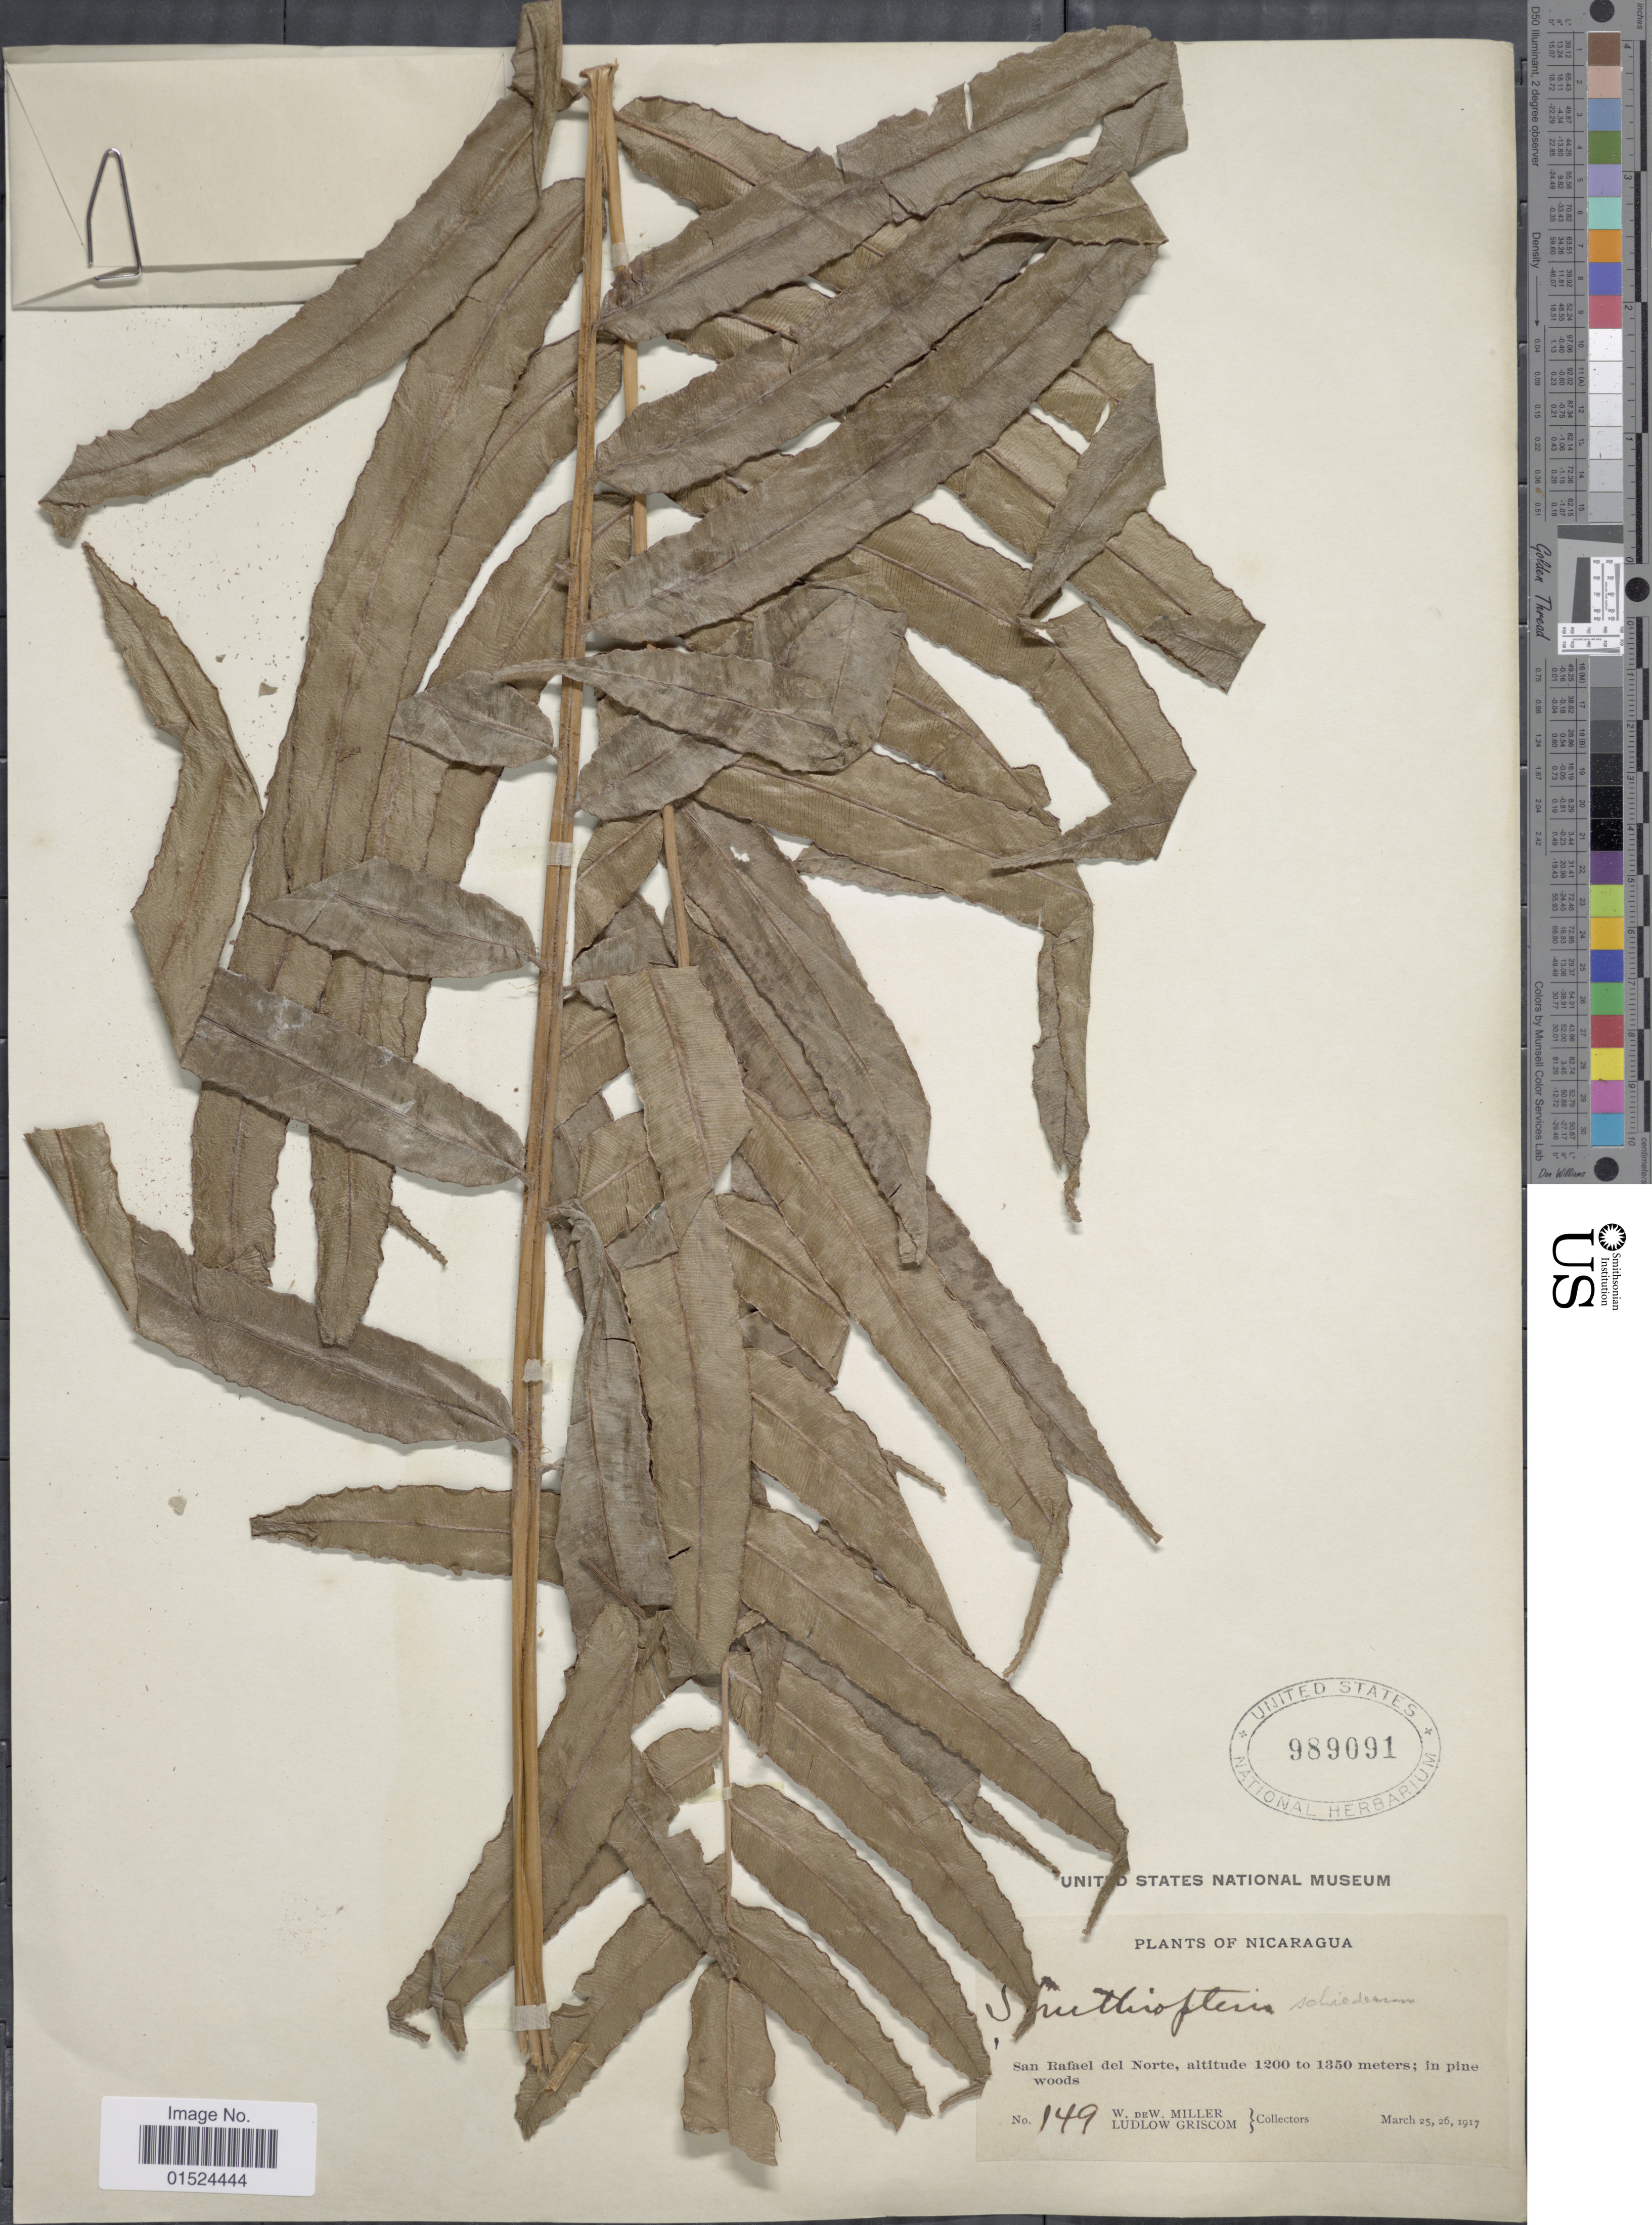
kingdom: Plantae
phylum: Tracheophyta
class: Polypodiopsida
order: Polypodiales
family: Blechnaceae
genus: Blechnum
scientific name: Blechnum schiedeanum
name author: (Schltdl. ex C. Presl) Hieron.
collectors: W. D. Miller & L. Griscom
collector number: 149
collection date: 1917-03-25/1917-03-26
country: Nicaragua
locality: San Rafael del Norte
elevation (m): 1200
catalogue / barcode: US 989091